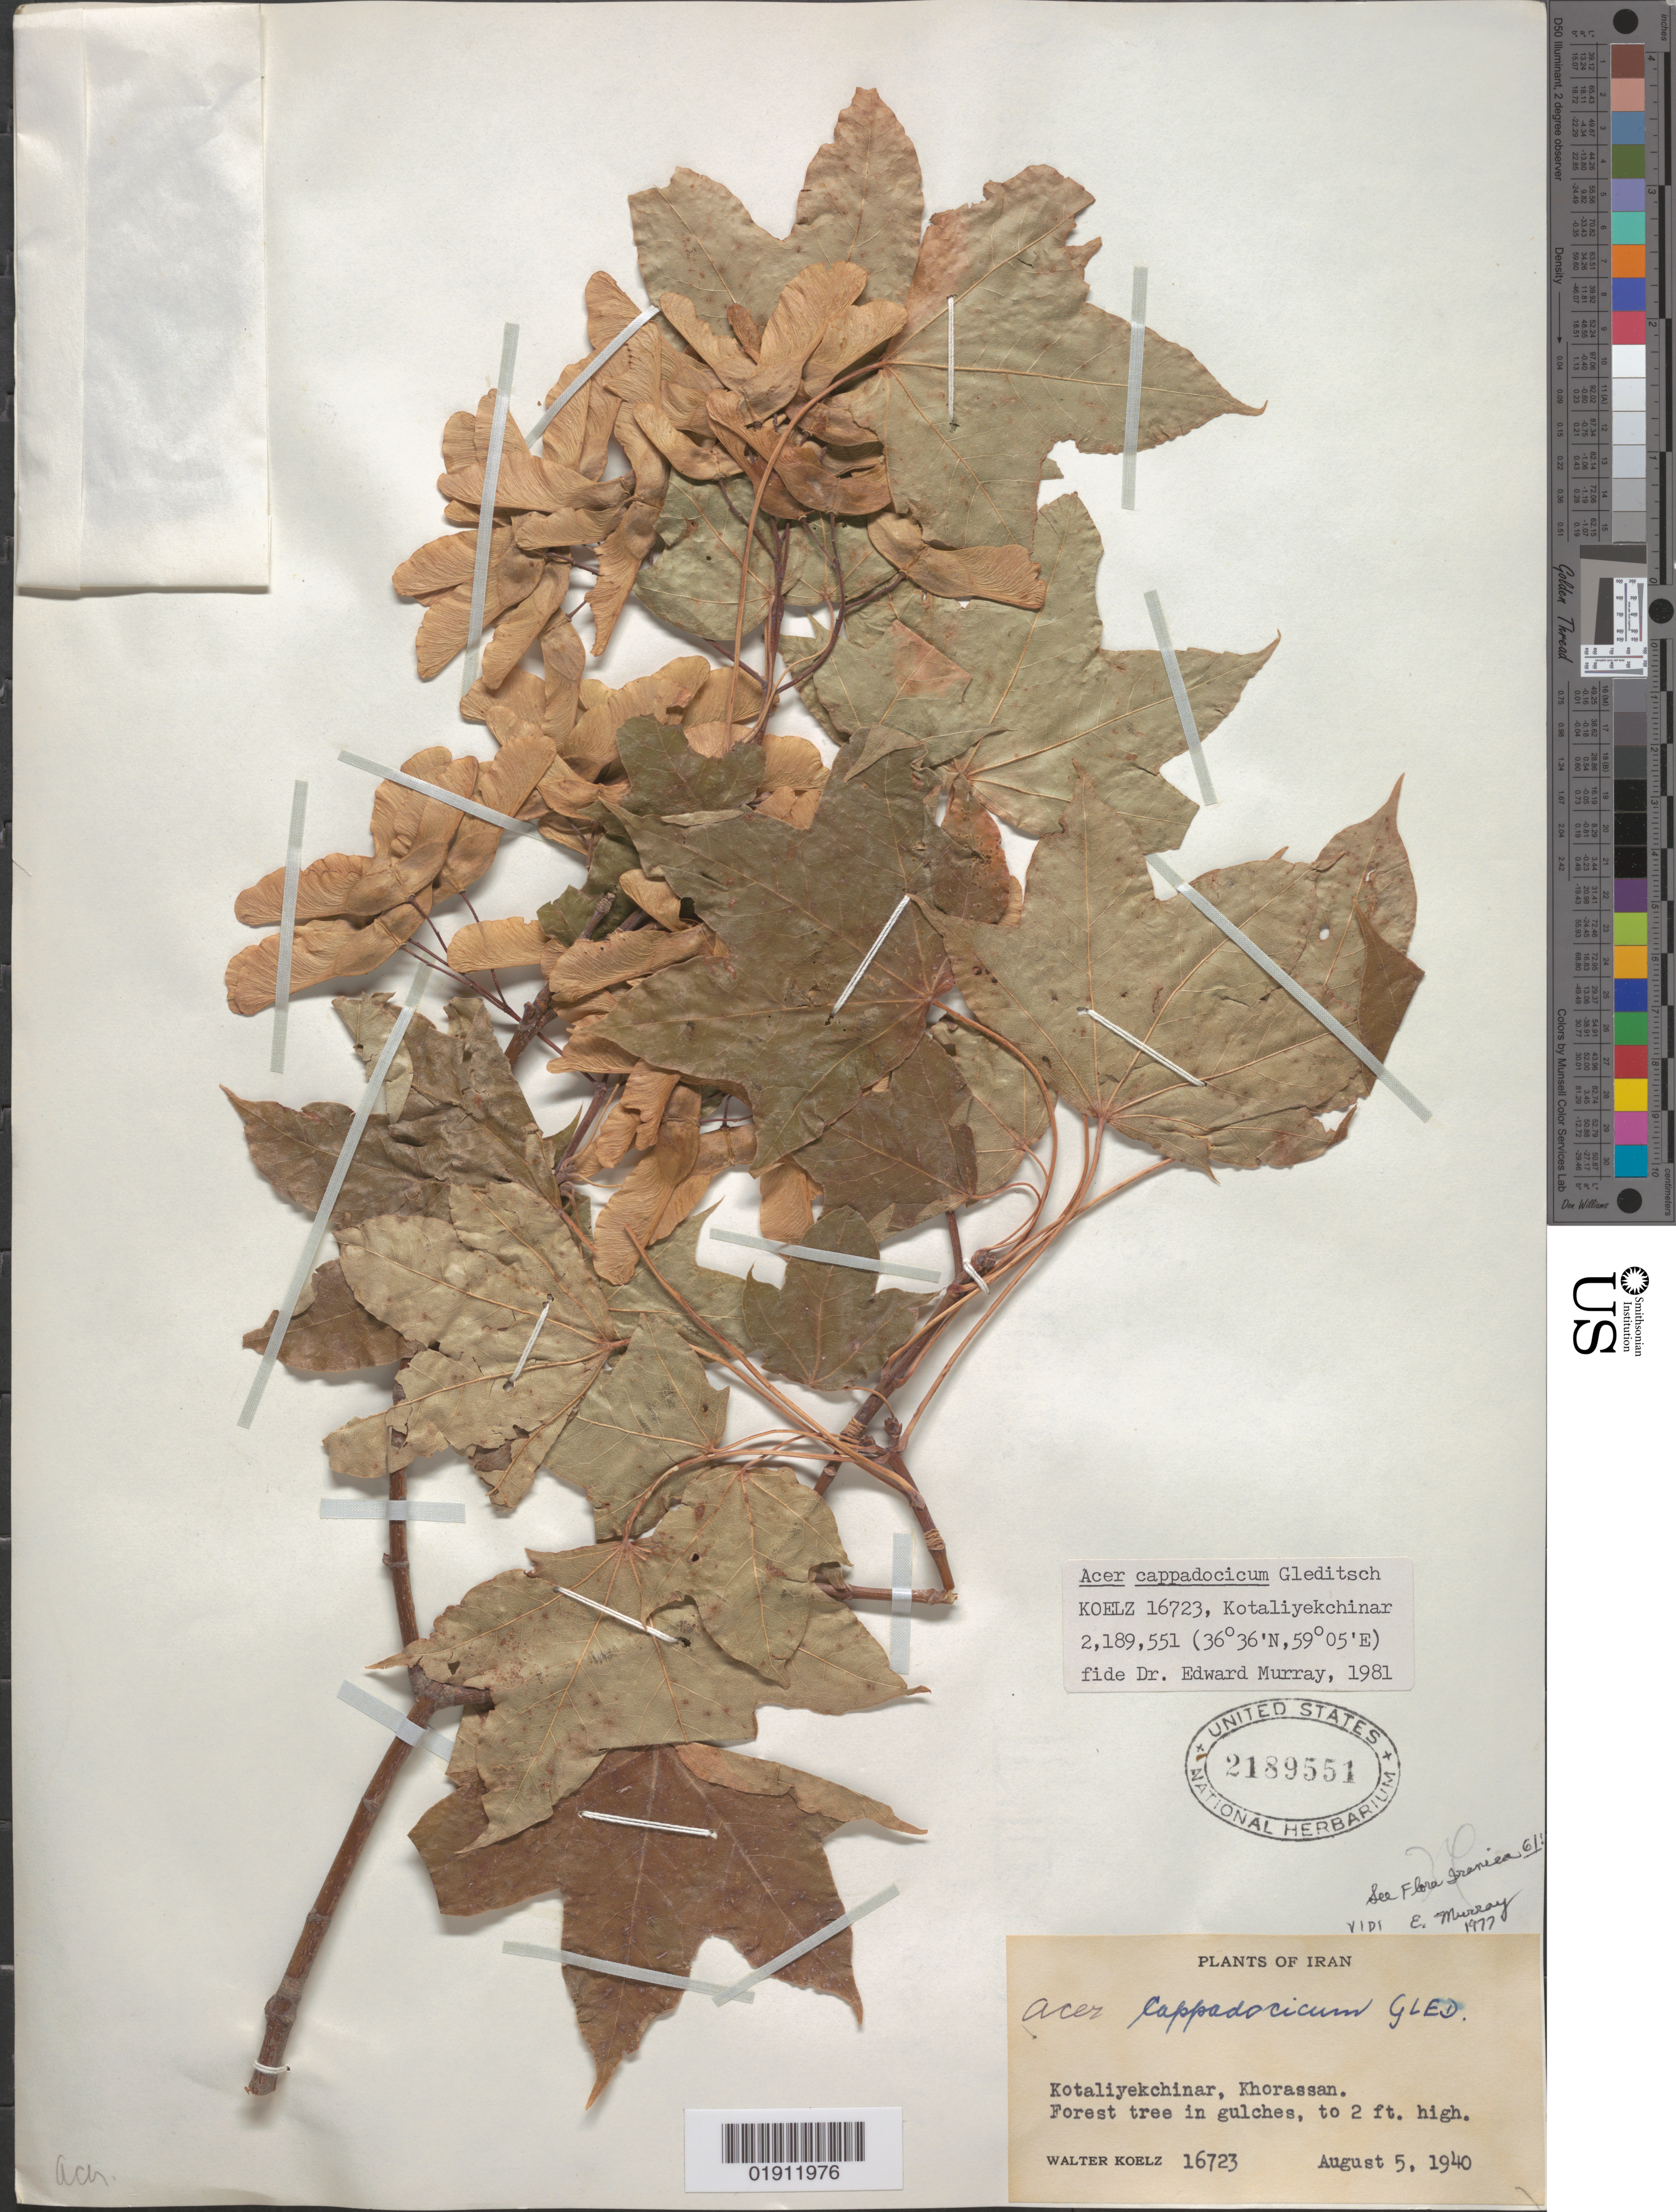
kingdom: Plantae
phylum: Tracheophyta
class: Magnoliopsida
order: Sapindales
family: Sapindaceae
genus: Acer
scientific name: Acer cappadocicum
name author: Gled.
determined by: Murray, Edward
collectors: W. N. Koelz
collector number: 16723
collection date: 1940-08-05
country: Iran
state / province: Khorasan [obsolete]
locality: Kotaliyekchinar, Khorassan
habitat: In gulches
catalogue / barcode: US 2189551